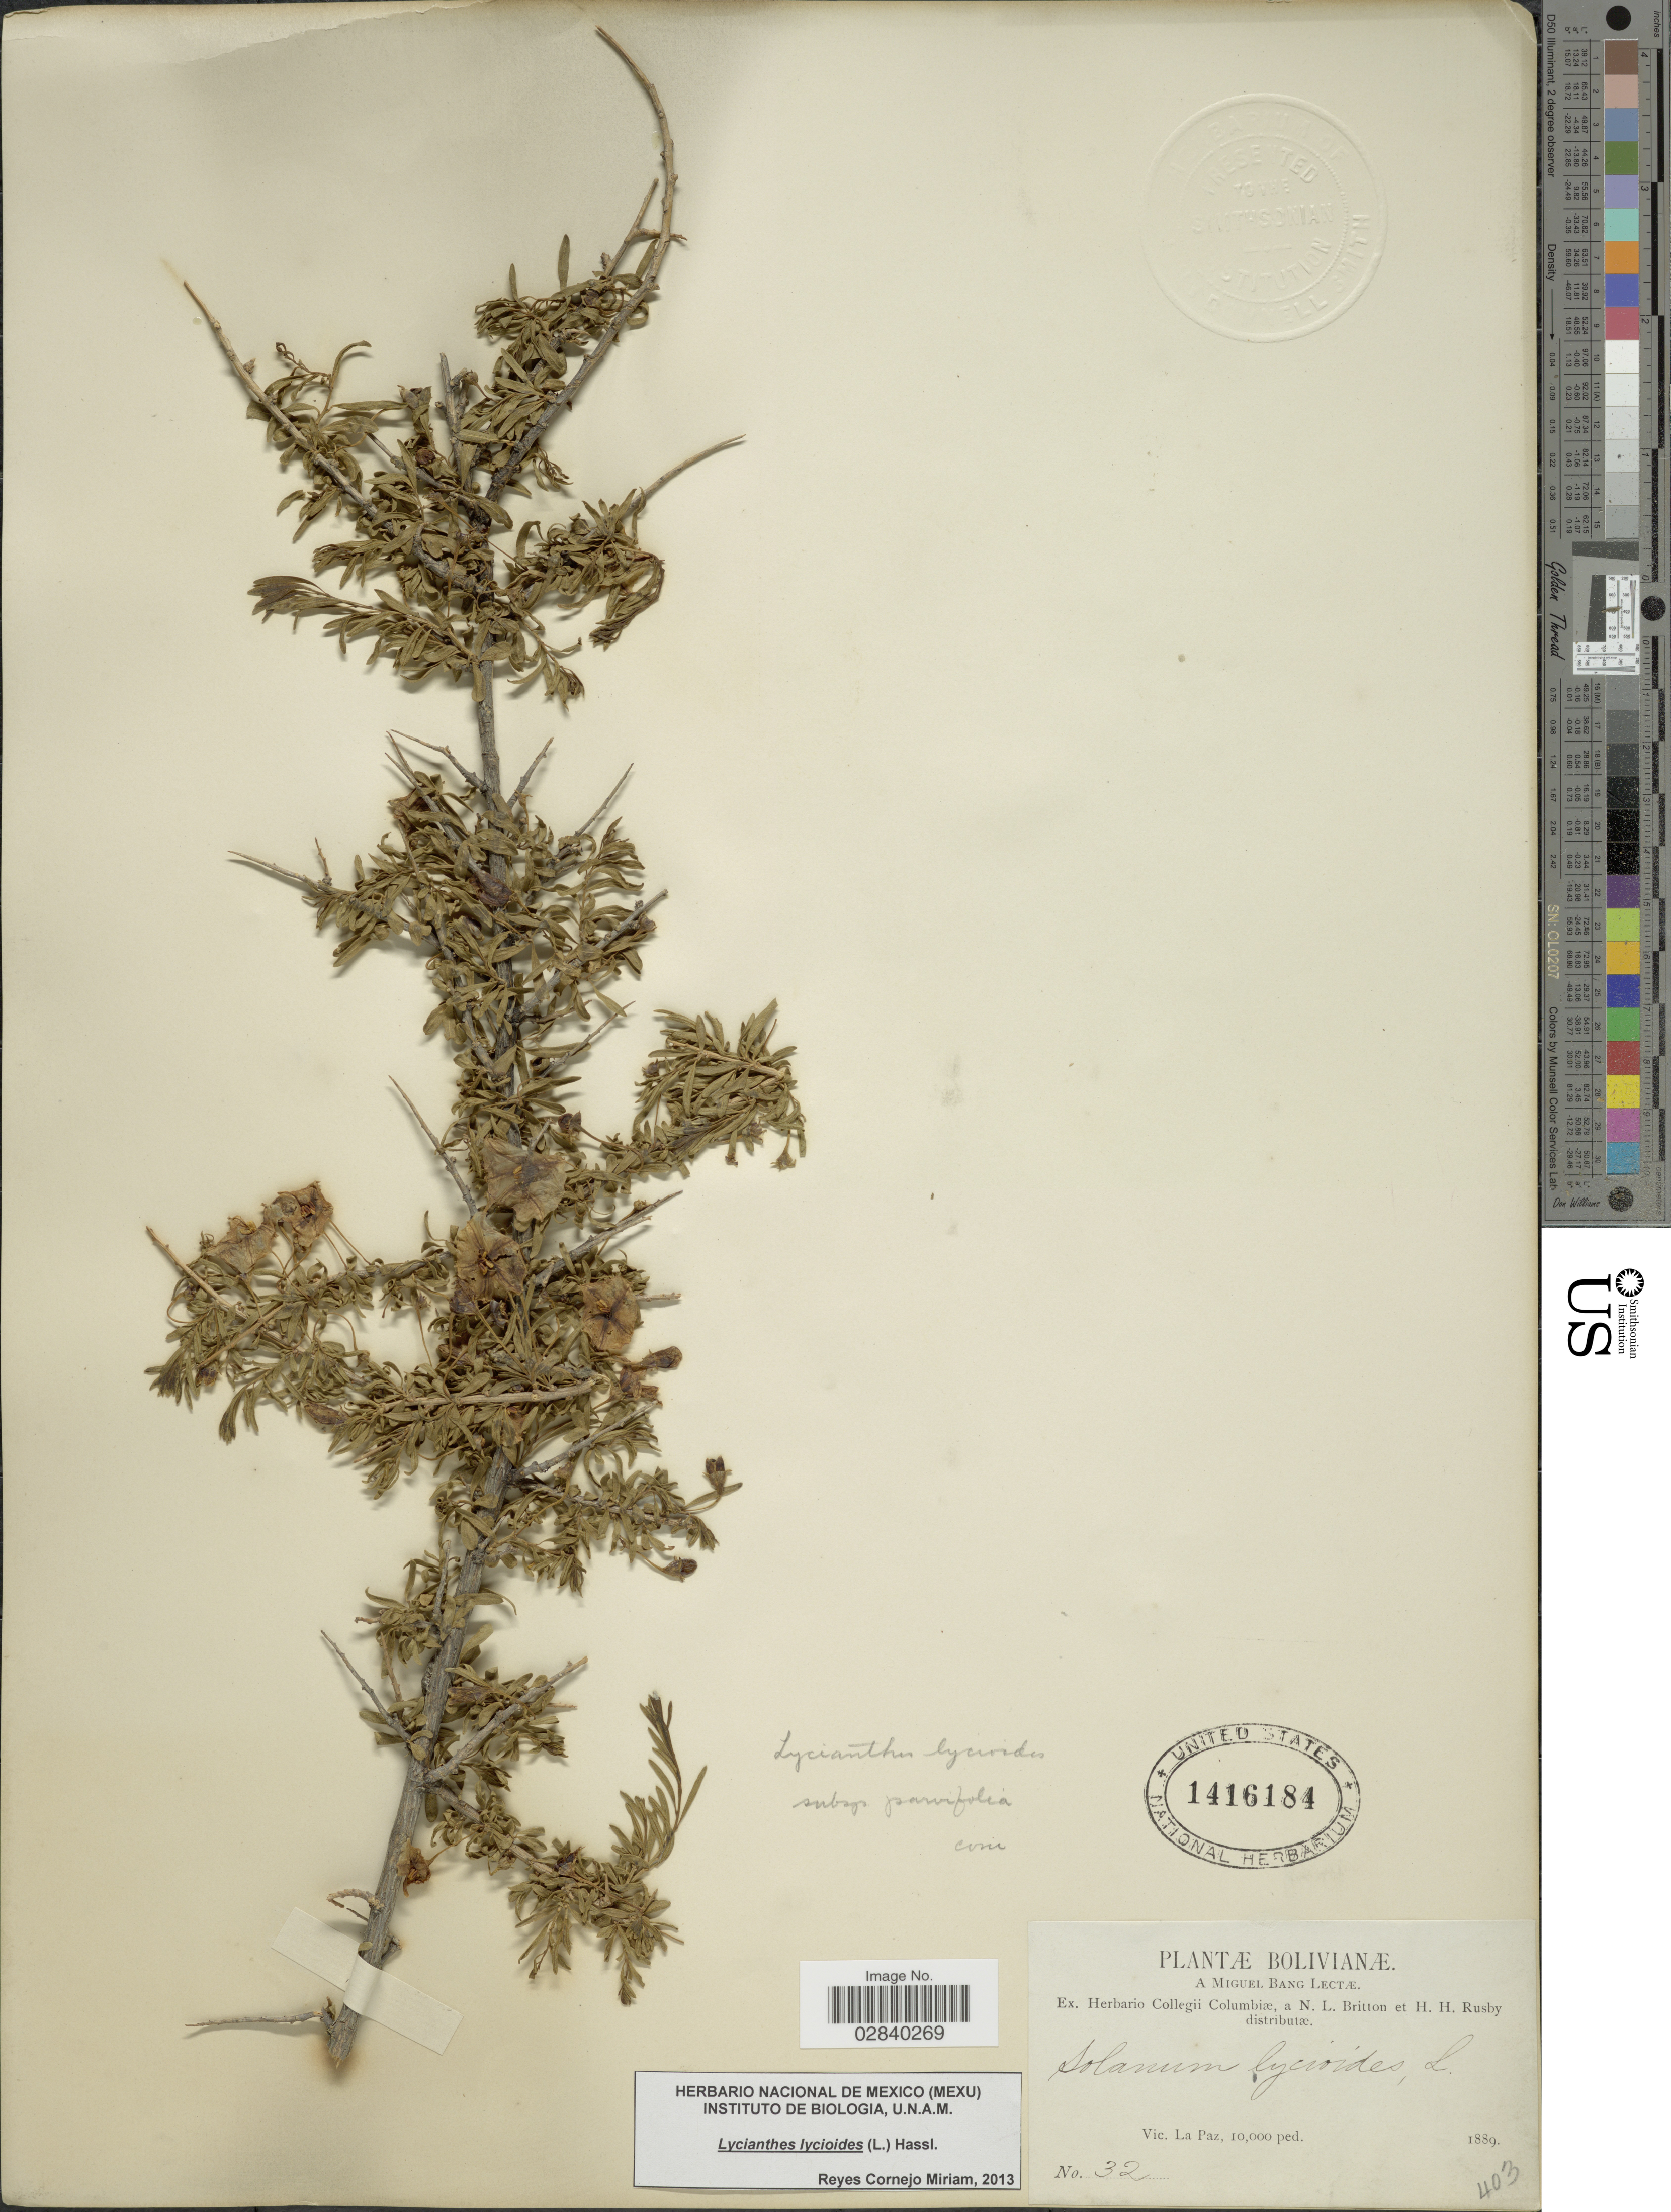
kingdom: Plantae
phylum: Tracheophyta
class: Magnoliopsida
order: Solanales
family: Solanaceae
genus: Lycianthes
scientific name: Lycianthes lycioides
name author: (L.) Hassl.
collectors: M. Bang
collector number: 32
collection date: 1889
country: Bolivia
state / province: La Paz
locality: Vic. La Paz.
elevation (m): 3048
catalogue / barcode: US 1416184